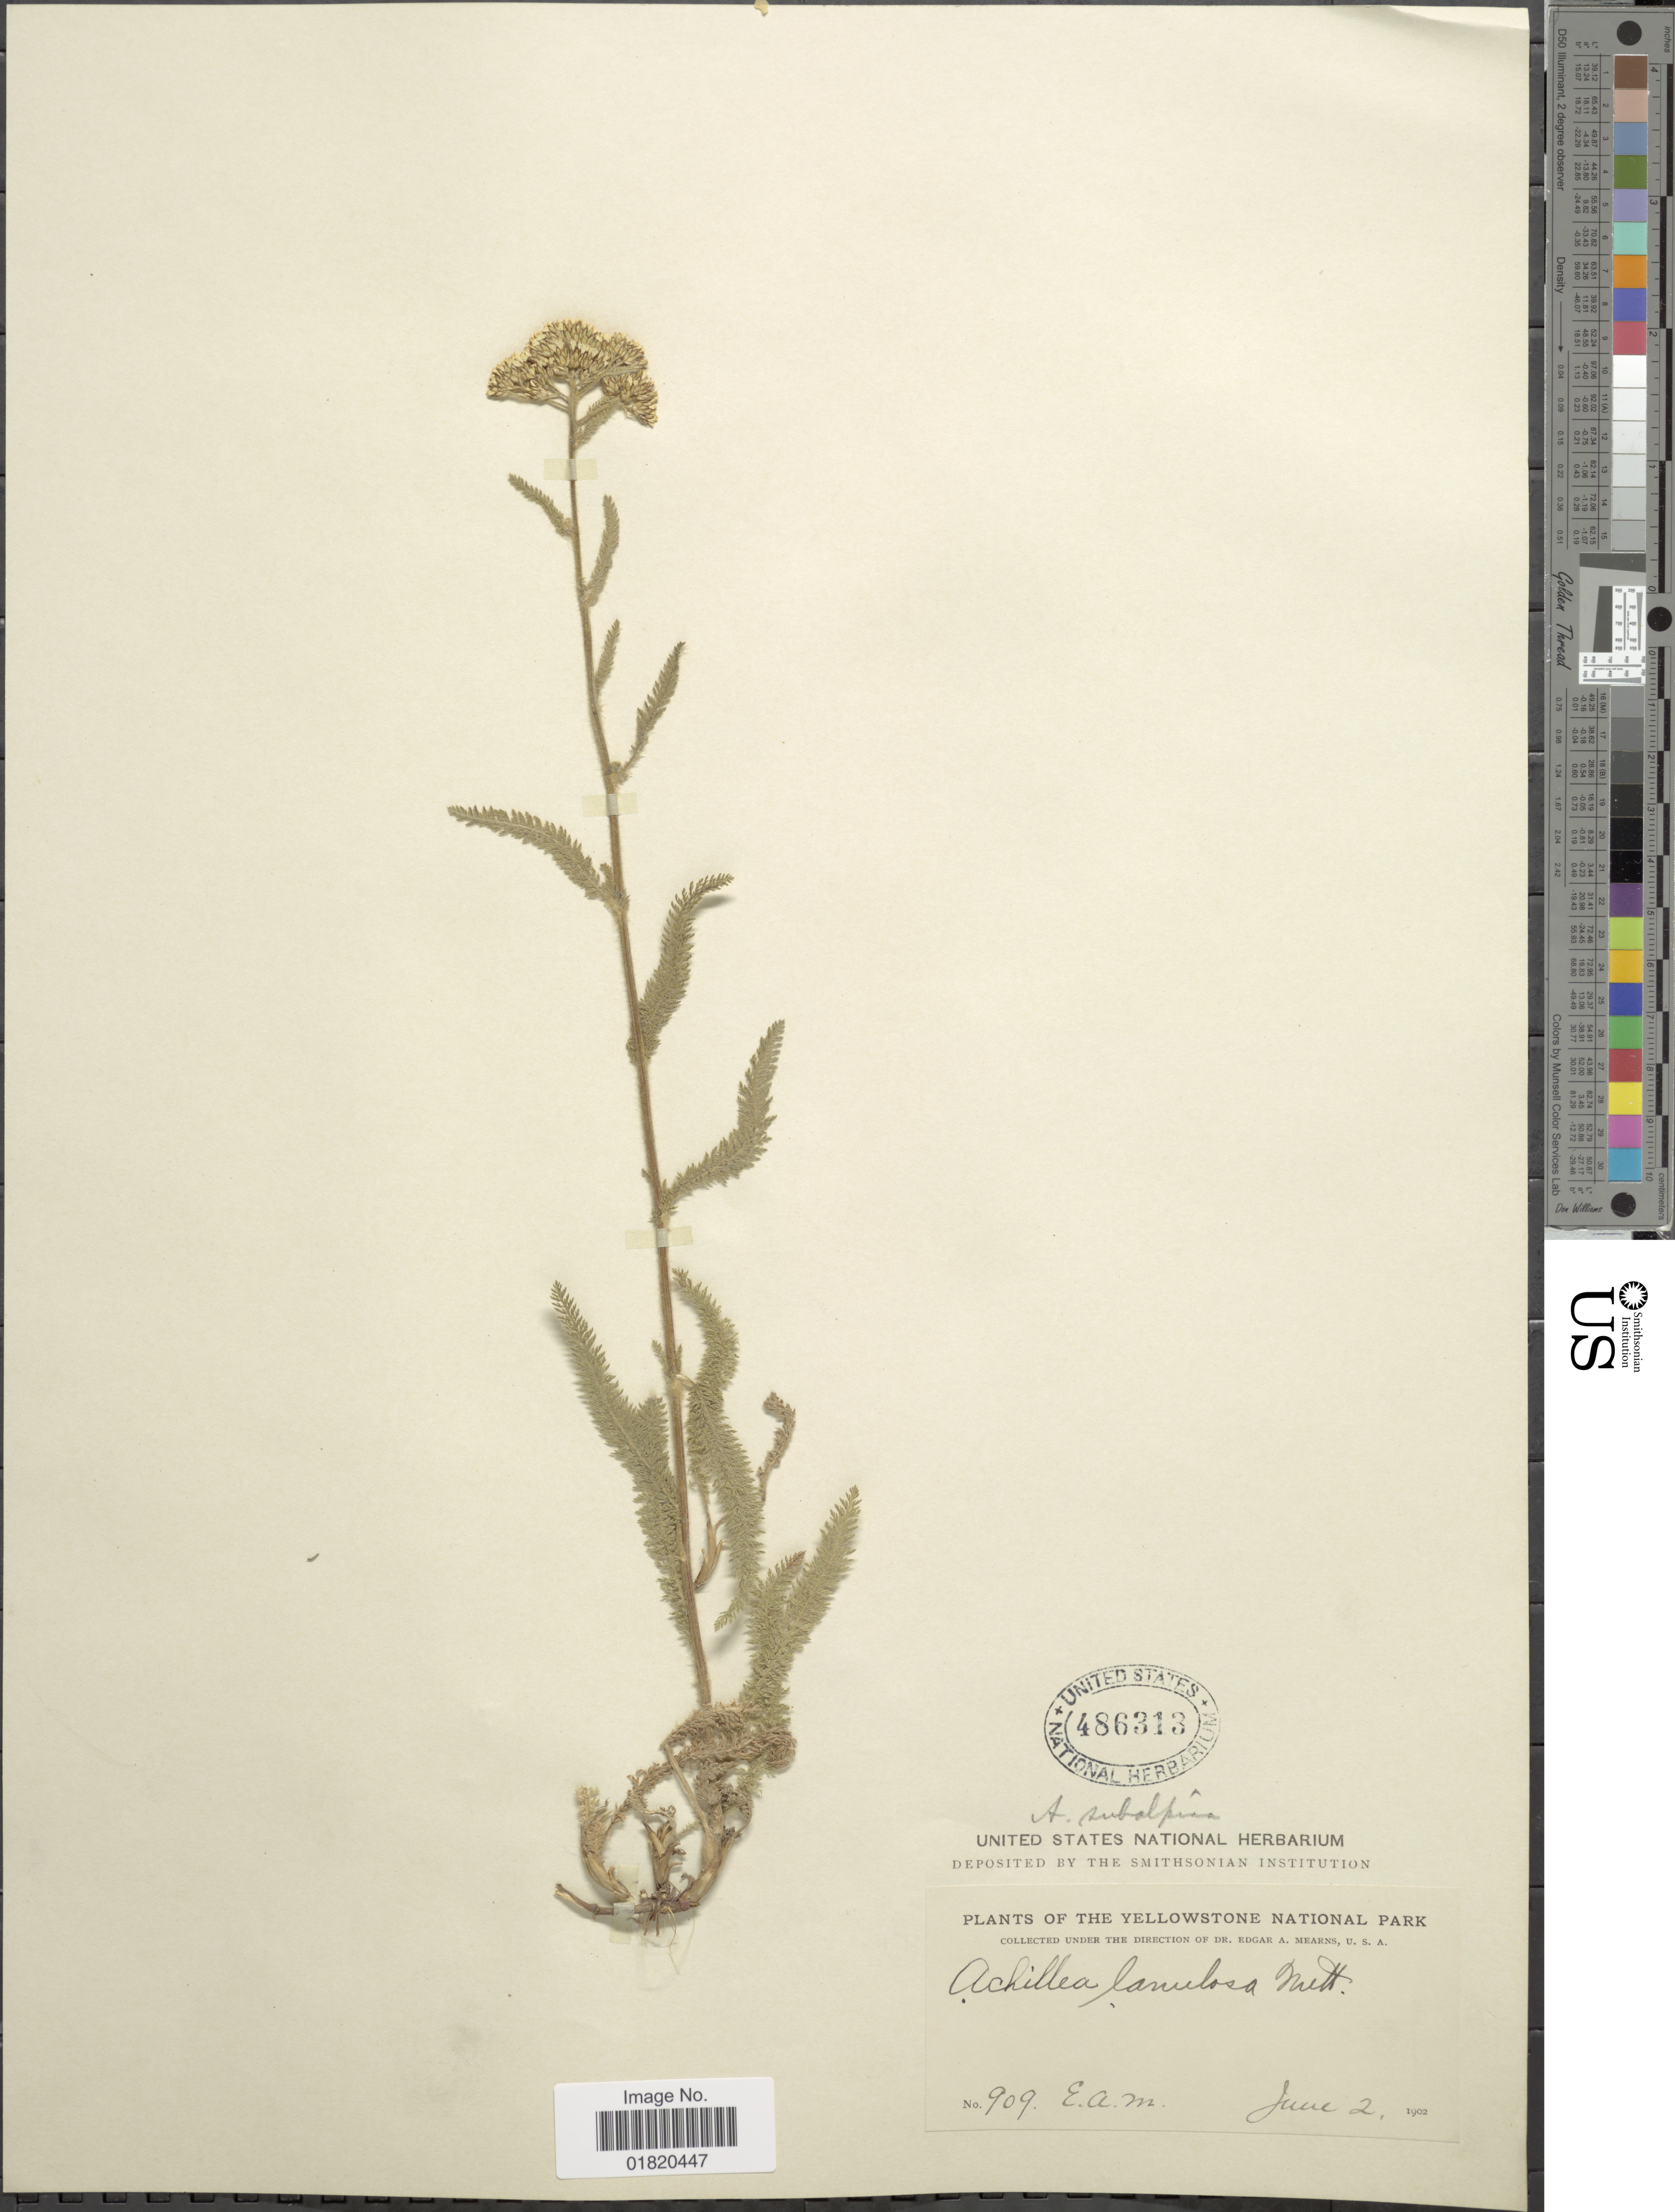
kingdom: Plantae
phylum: Tracheophyta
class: Magnoliopsida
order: Asterales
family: Asteraceae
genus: Achillea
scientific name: Achillea subalpina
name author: Greene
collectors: E. A. Mearns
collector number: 909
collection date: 1902-06-02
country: United States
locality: Yellowstone National Park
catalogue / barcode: US 486313